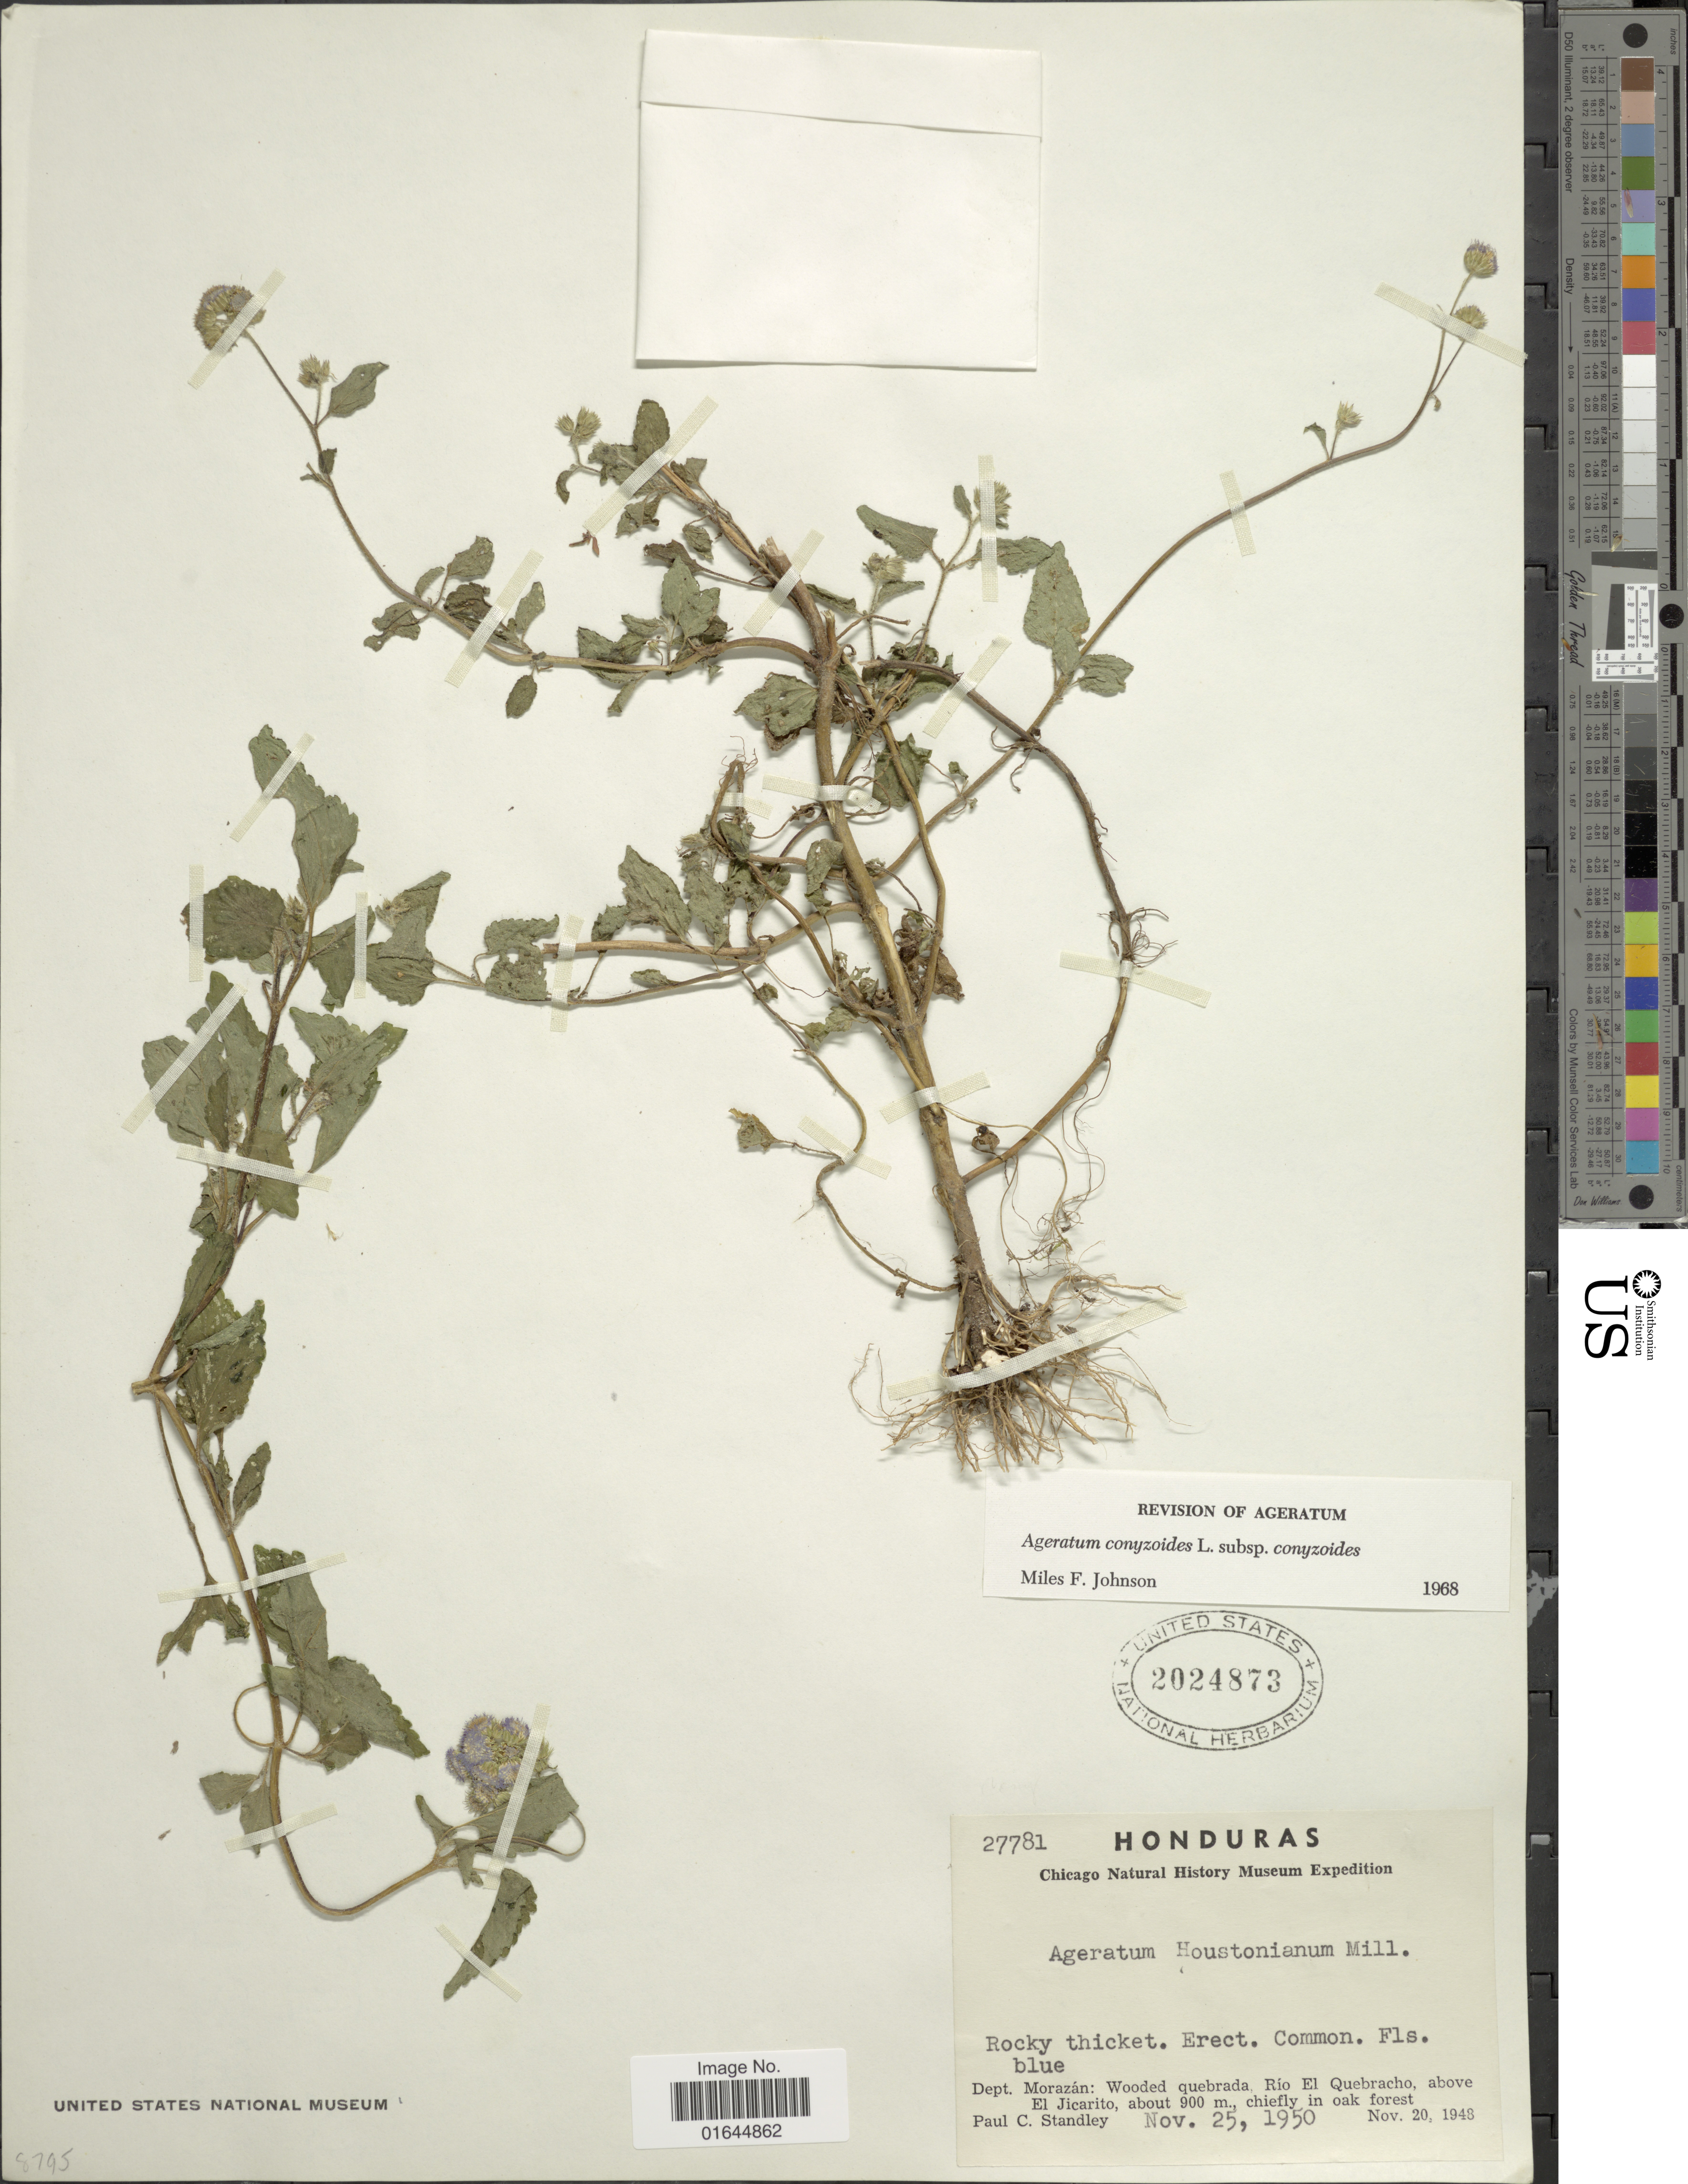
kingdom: Plantae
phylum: Tracheophyta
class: Magnoliopsida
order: Asterales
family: Asteraceae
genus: Ageratum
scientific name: Ageratum houstonianum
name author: Mill.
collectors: P. C. Standley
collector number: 27781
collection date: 1948-11-20/1950-11-25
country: Honduras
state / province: Fco. Morazán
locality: Dept. Morazán: Wooded quebrada, Río El Quebracho, above El Jicarito, chiefly in oak forest.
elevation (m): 900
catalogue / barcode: US 2024873